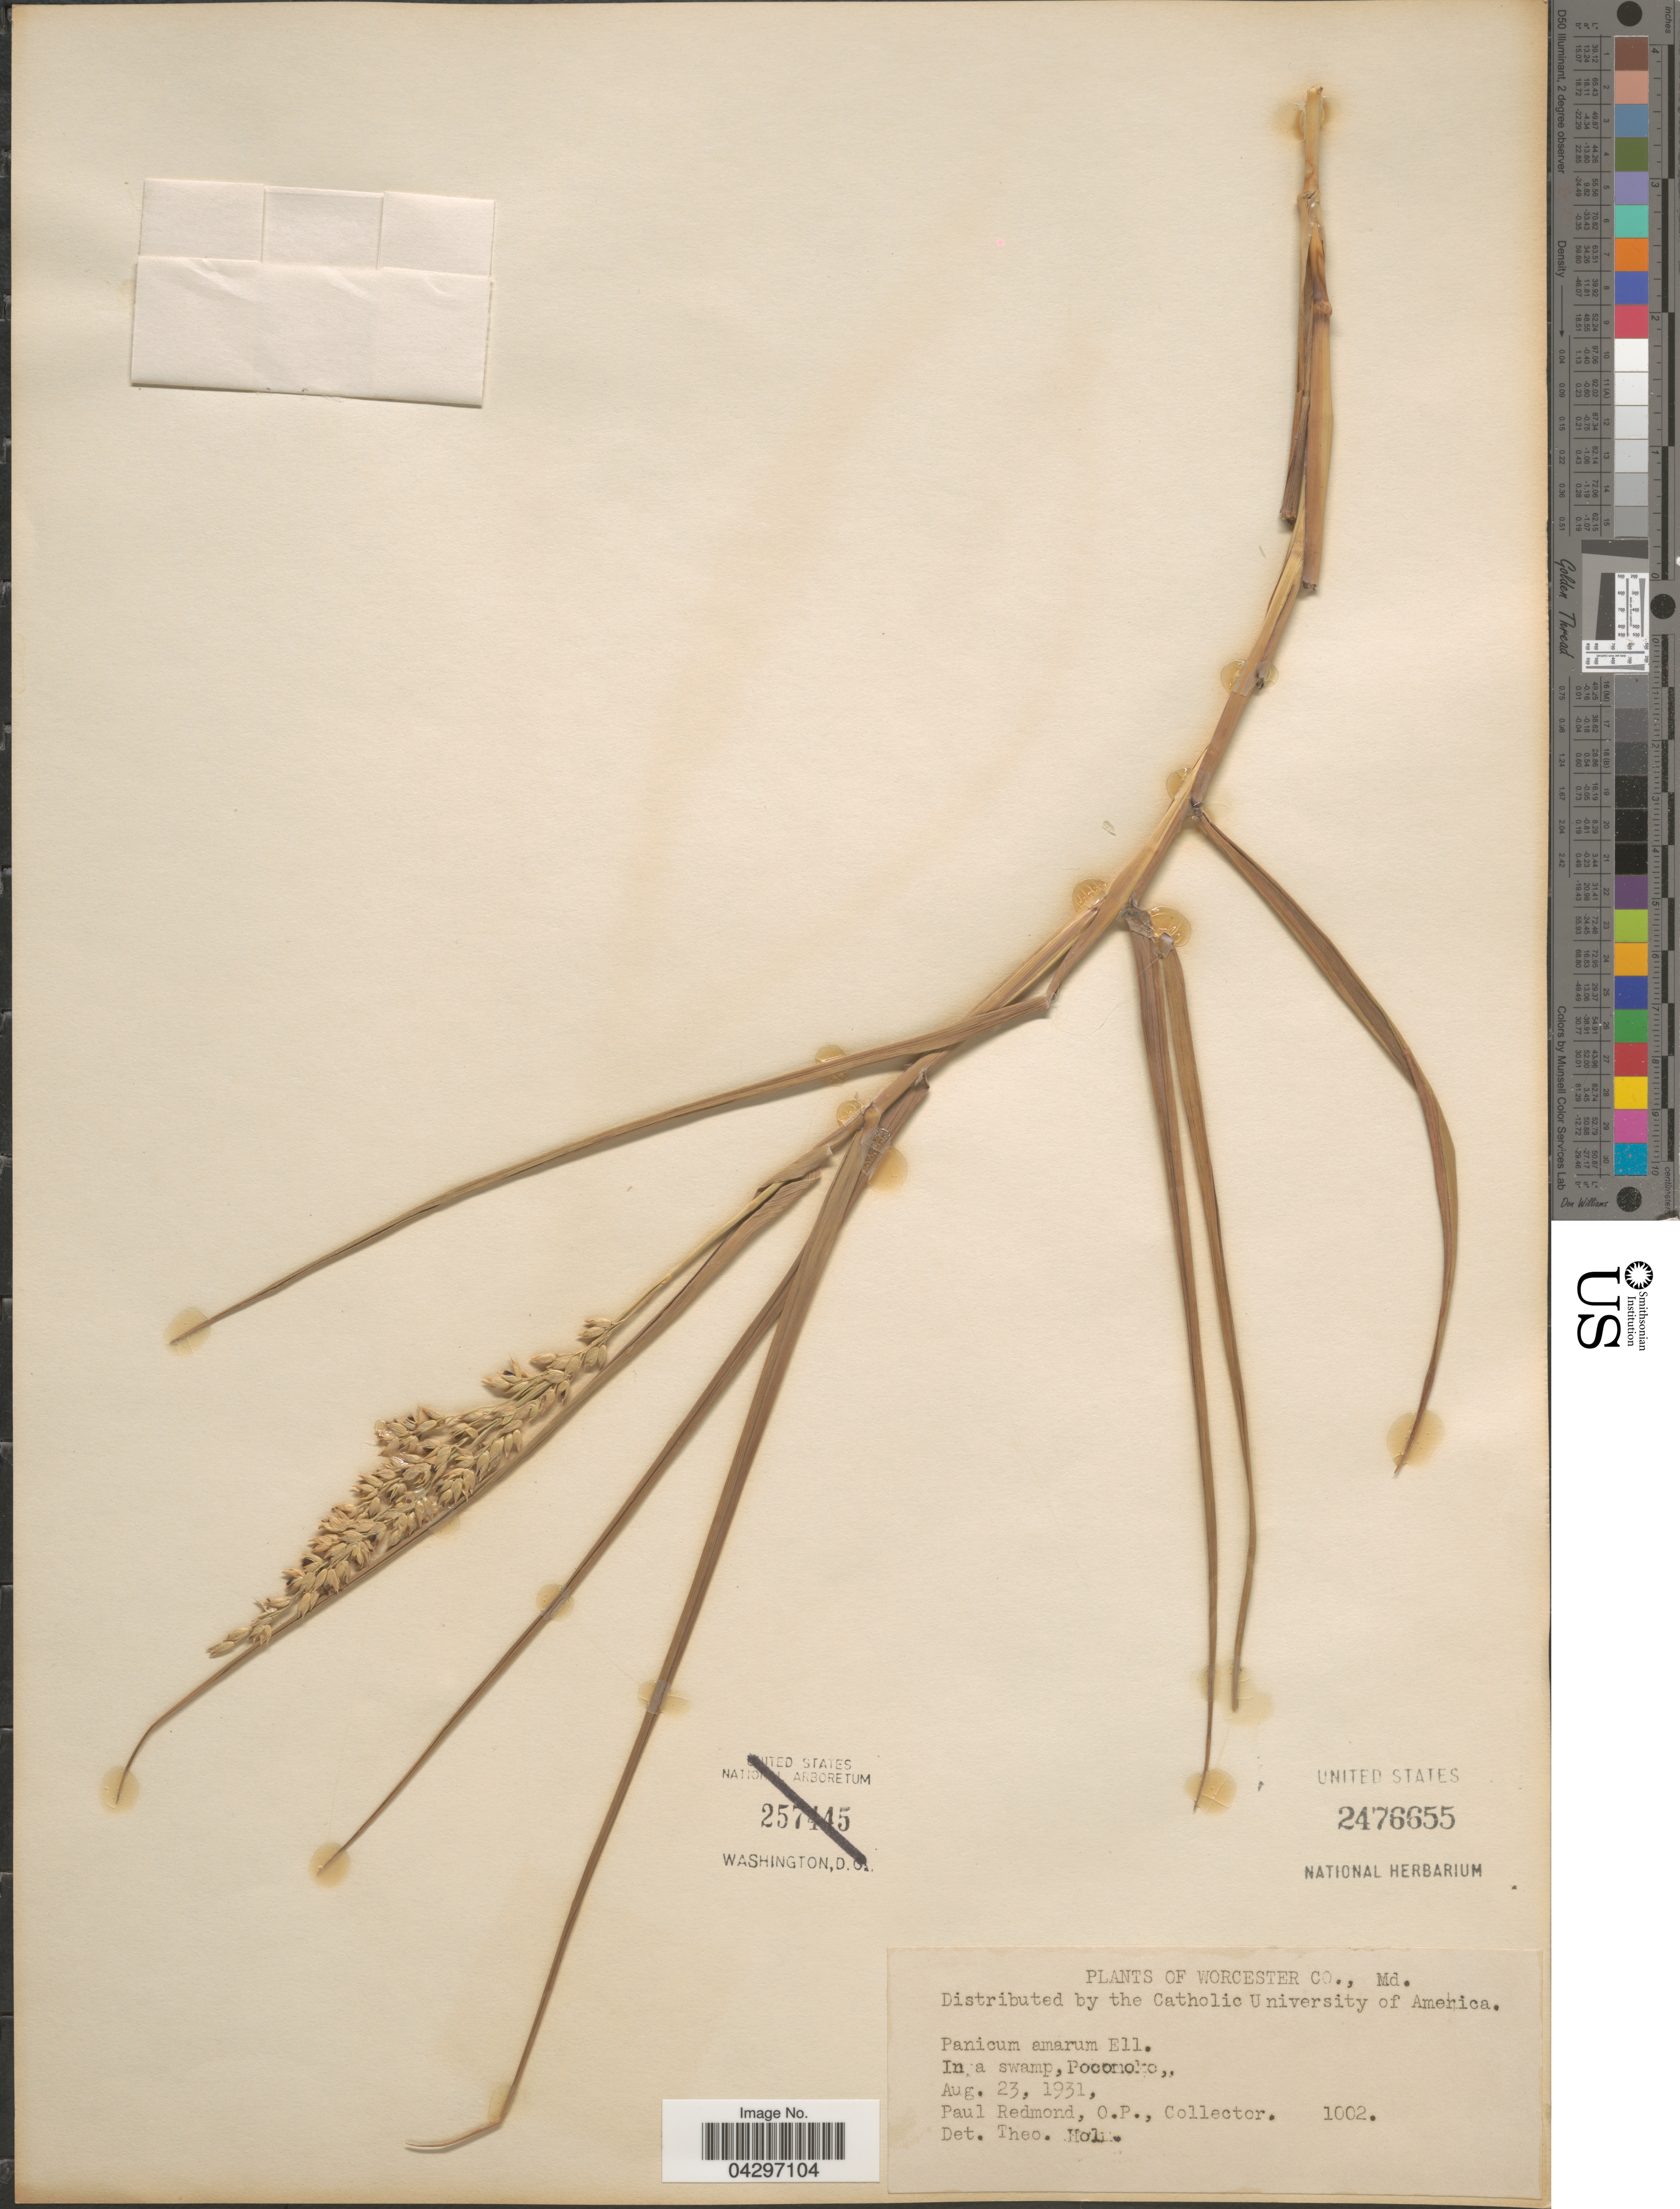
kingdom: Plantae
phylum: Tracheophyta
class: Liliopsida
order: Poales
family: Poaceae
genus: Panicum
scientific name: Panicum amarum var. amarulum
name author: (Hitchc. & Chase) Freckmann & Lelong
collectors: P. Redmond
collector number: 1002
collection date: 1931-08-23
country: United States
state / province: Maryland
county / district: Worcester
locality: Worcester Co. In a swamp, Pocomoke.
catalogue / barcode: US 2476655